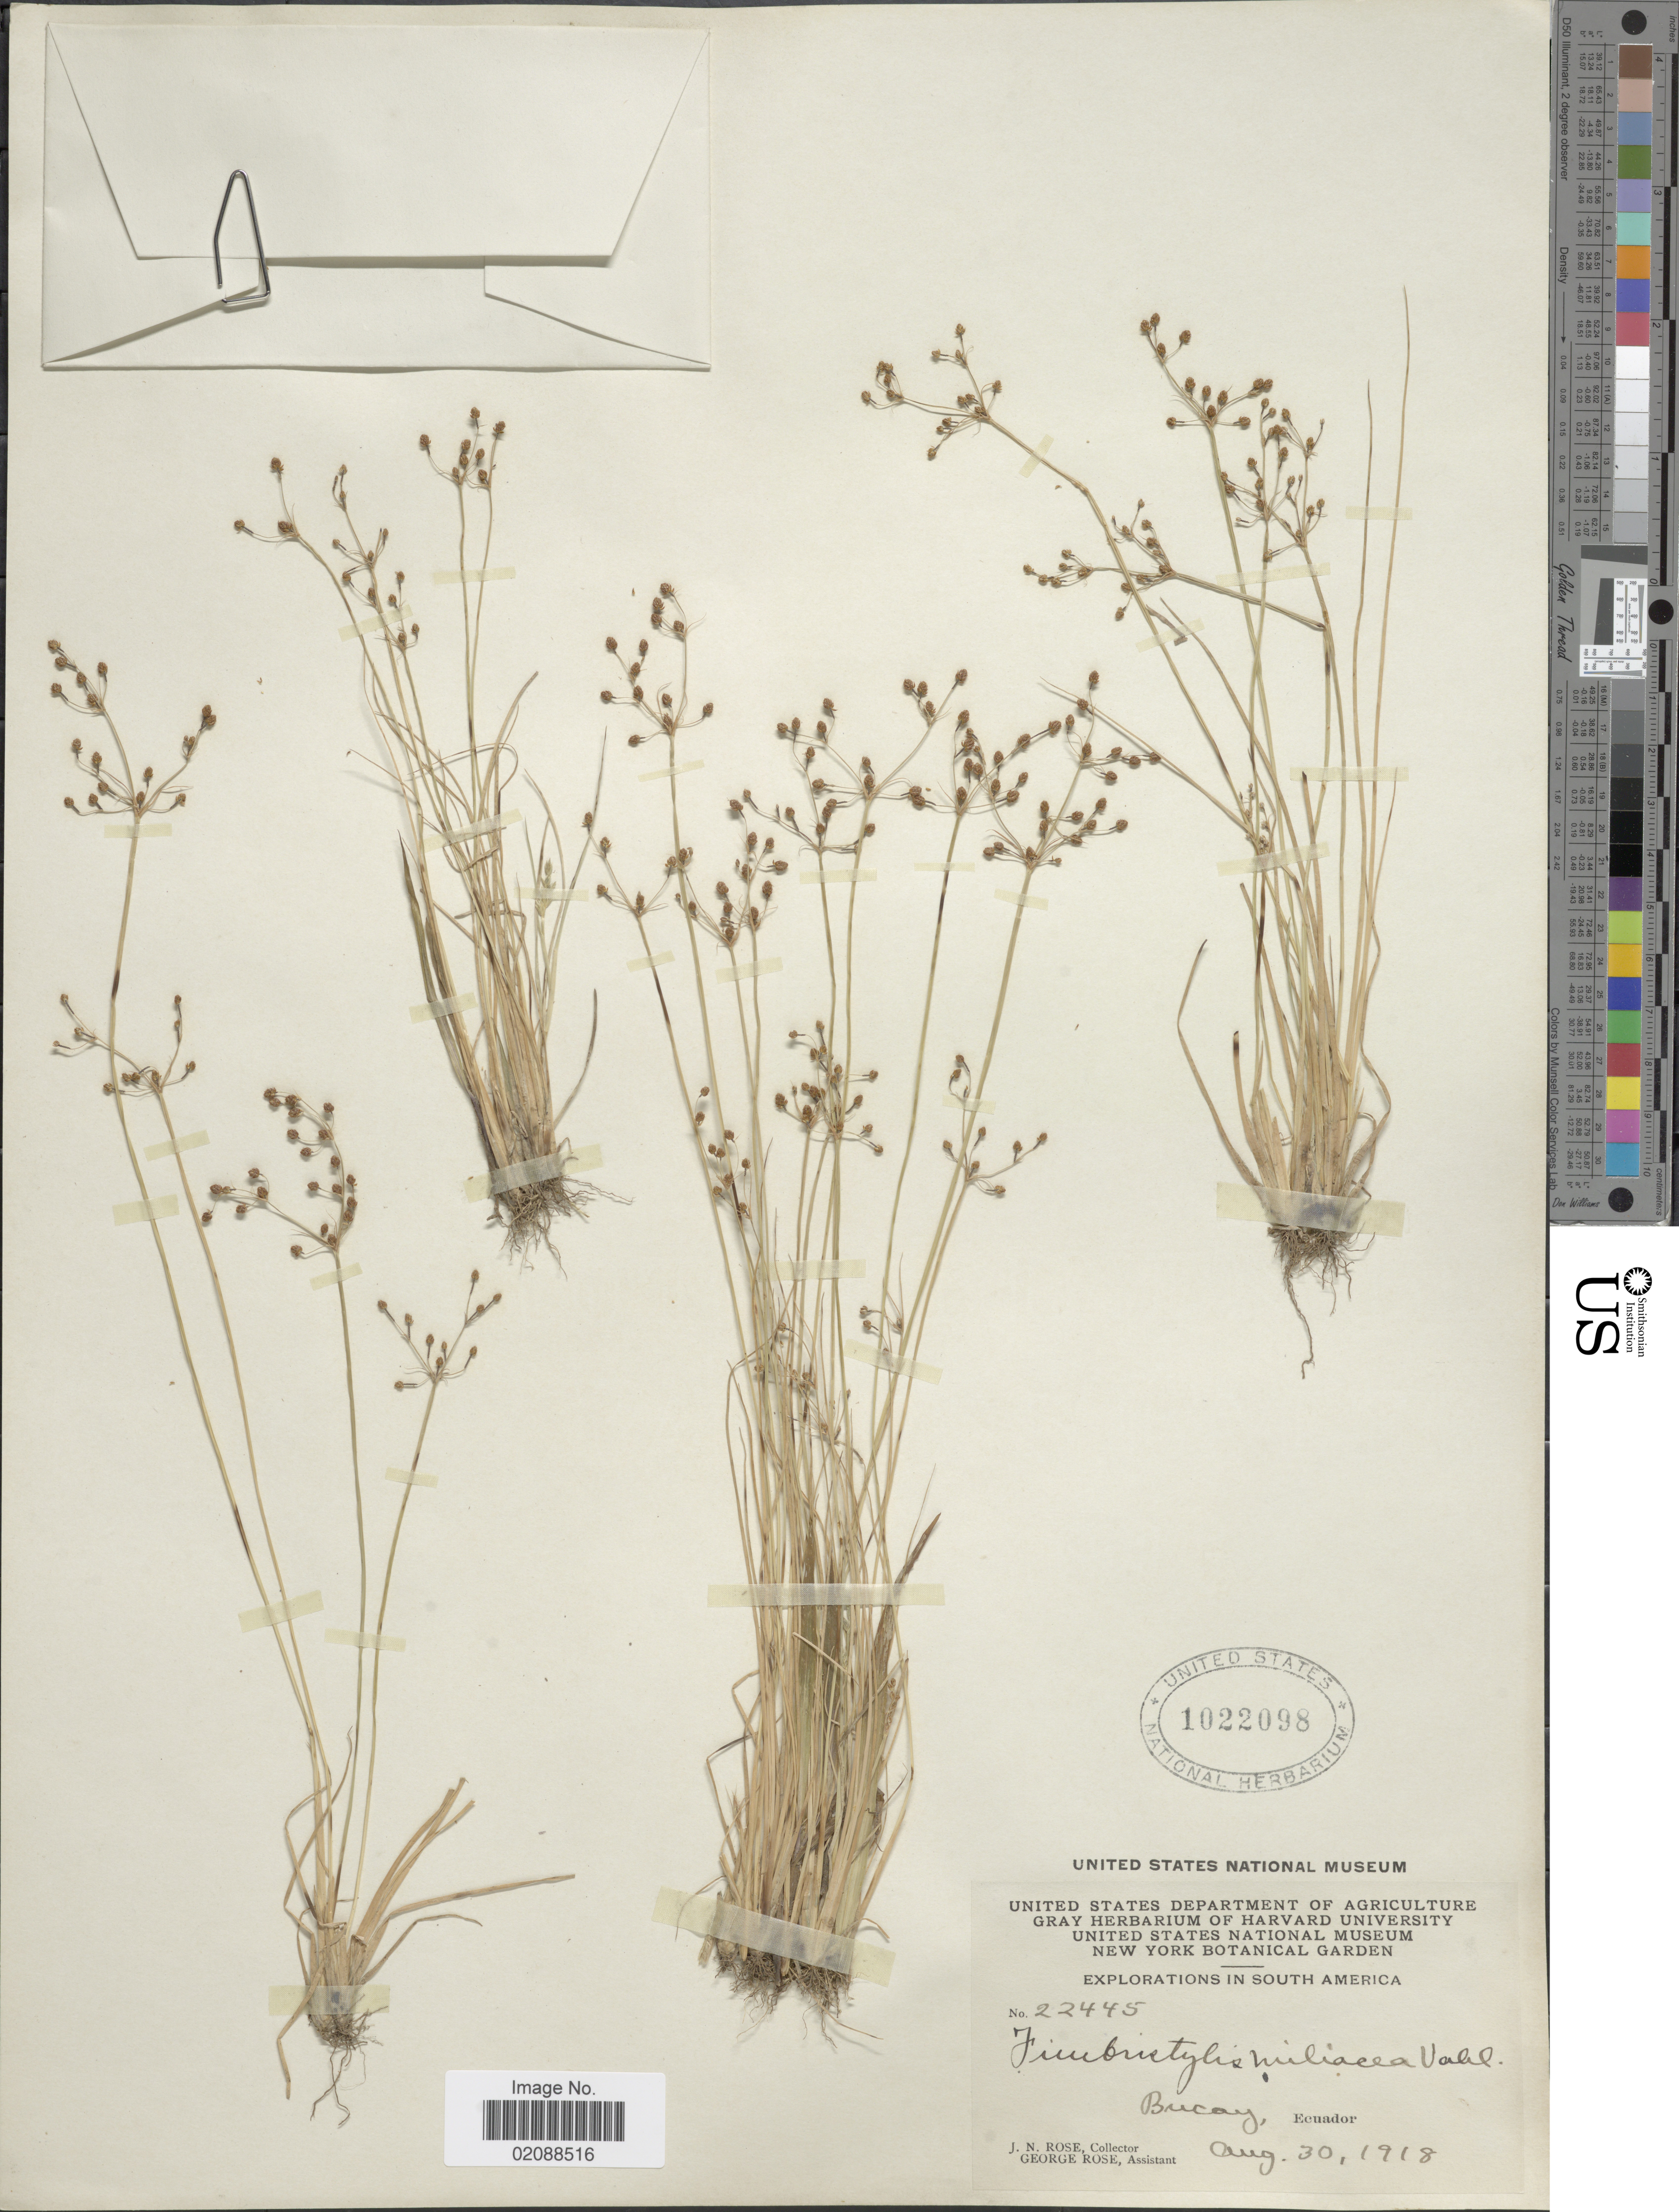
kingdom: Plantae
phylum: Tracheophyta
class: Liliopsida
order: Poales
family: Cyperaceae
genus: Fimbristylis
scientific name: Fimbristylis littoralis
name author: Gaudich.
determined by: Strong, M. T., (US), Smithsonian Institution - National Museum of Natural History (UNITED STATES)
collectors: J. N. Rose & G. Rose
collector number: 22445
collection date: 1918-08-30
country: Ecuador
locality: Bucay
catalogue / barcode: US 1022098